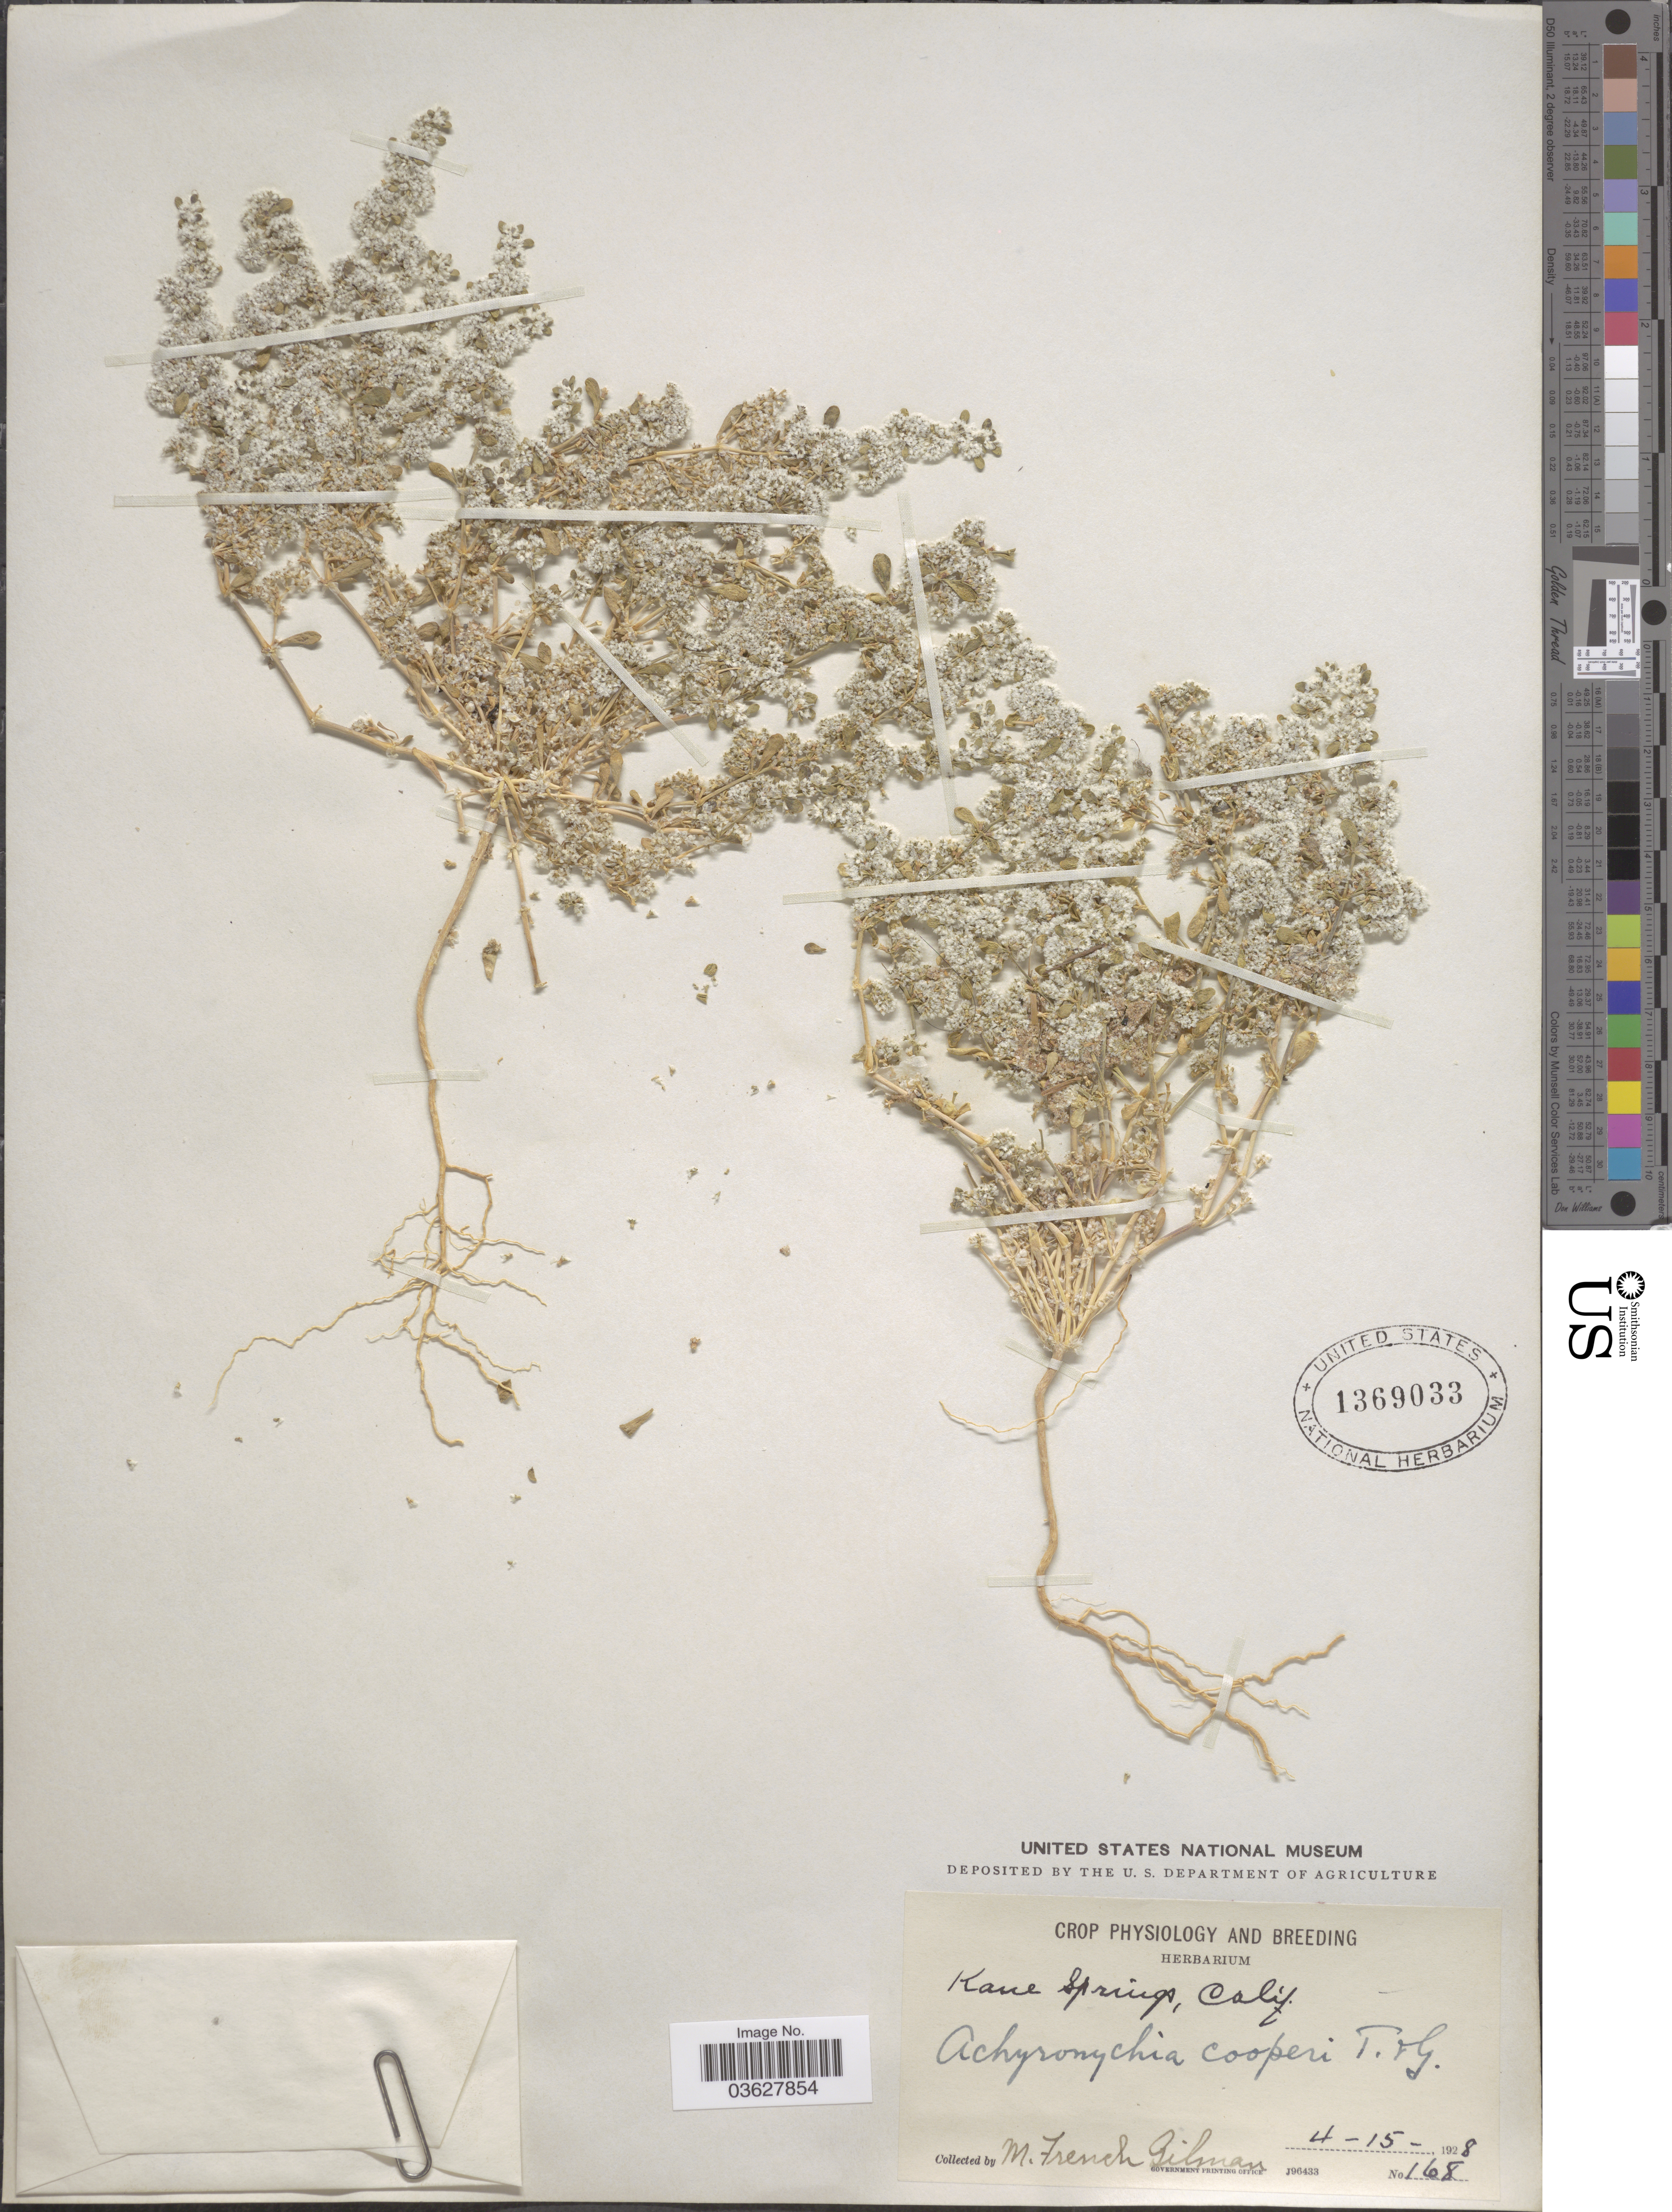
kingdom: Plantae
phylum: Tracheophyta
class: Magnoliopsida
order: Caryophyllales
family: Caryophyllaceae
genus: Achyronychia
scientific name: Achyronychia cooperi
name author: A. Gray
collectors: M. F. Gilman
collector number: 168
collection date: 1928-04-15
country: United States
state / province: California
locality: Kane Springs.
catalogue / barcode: US 1369033